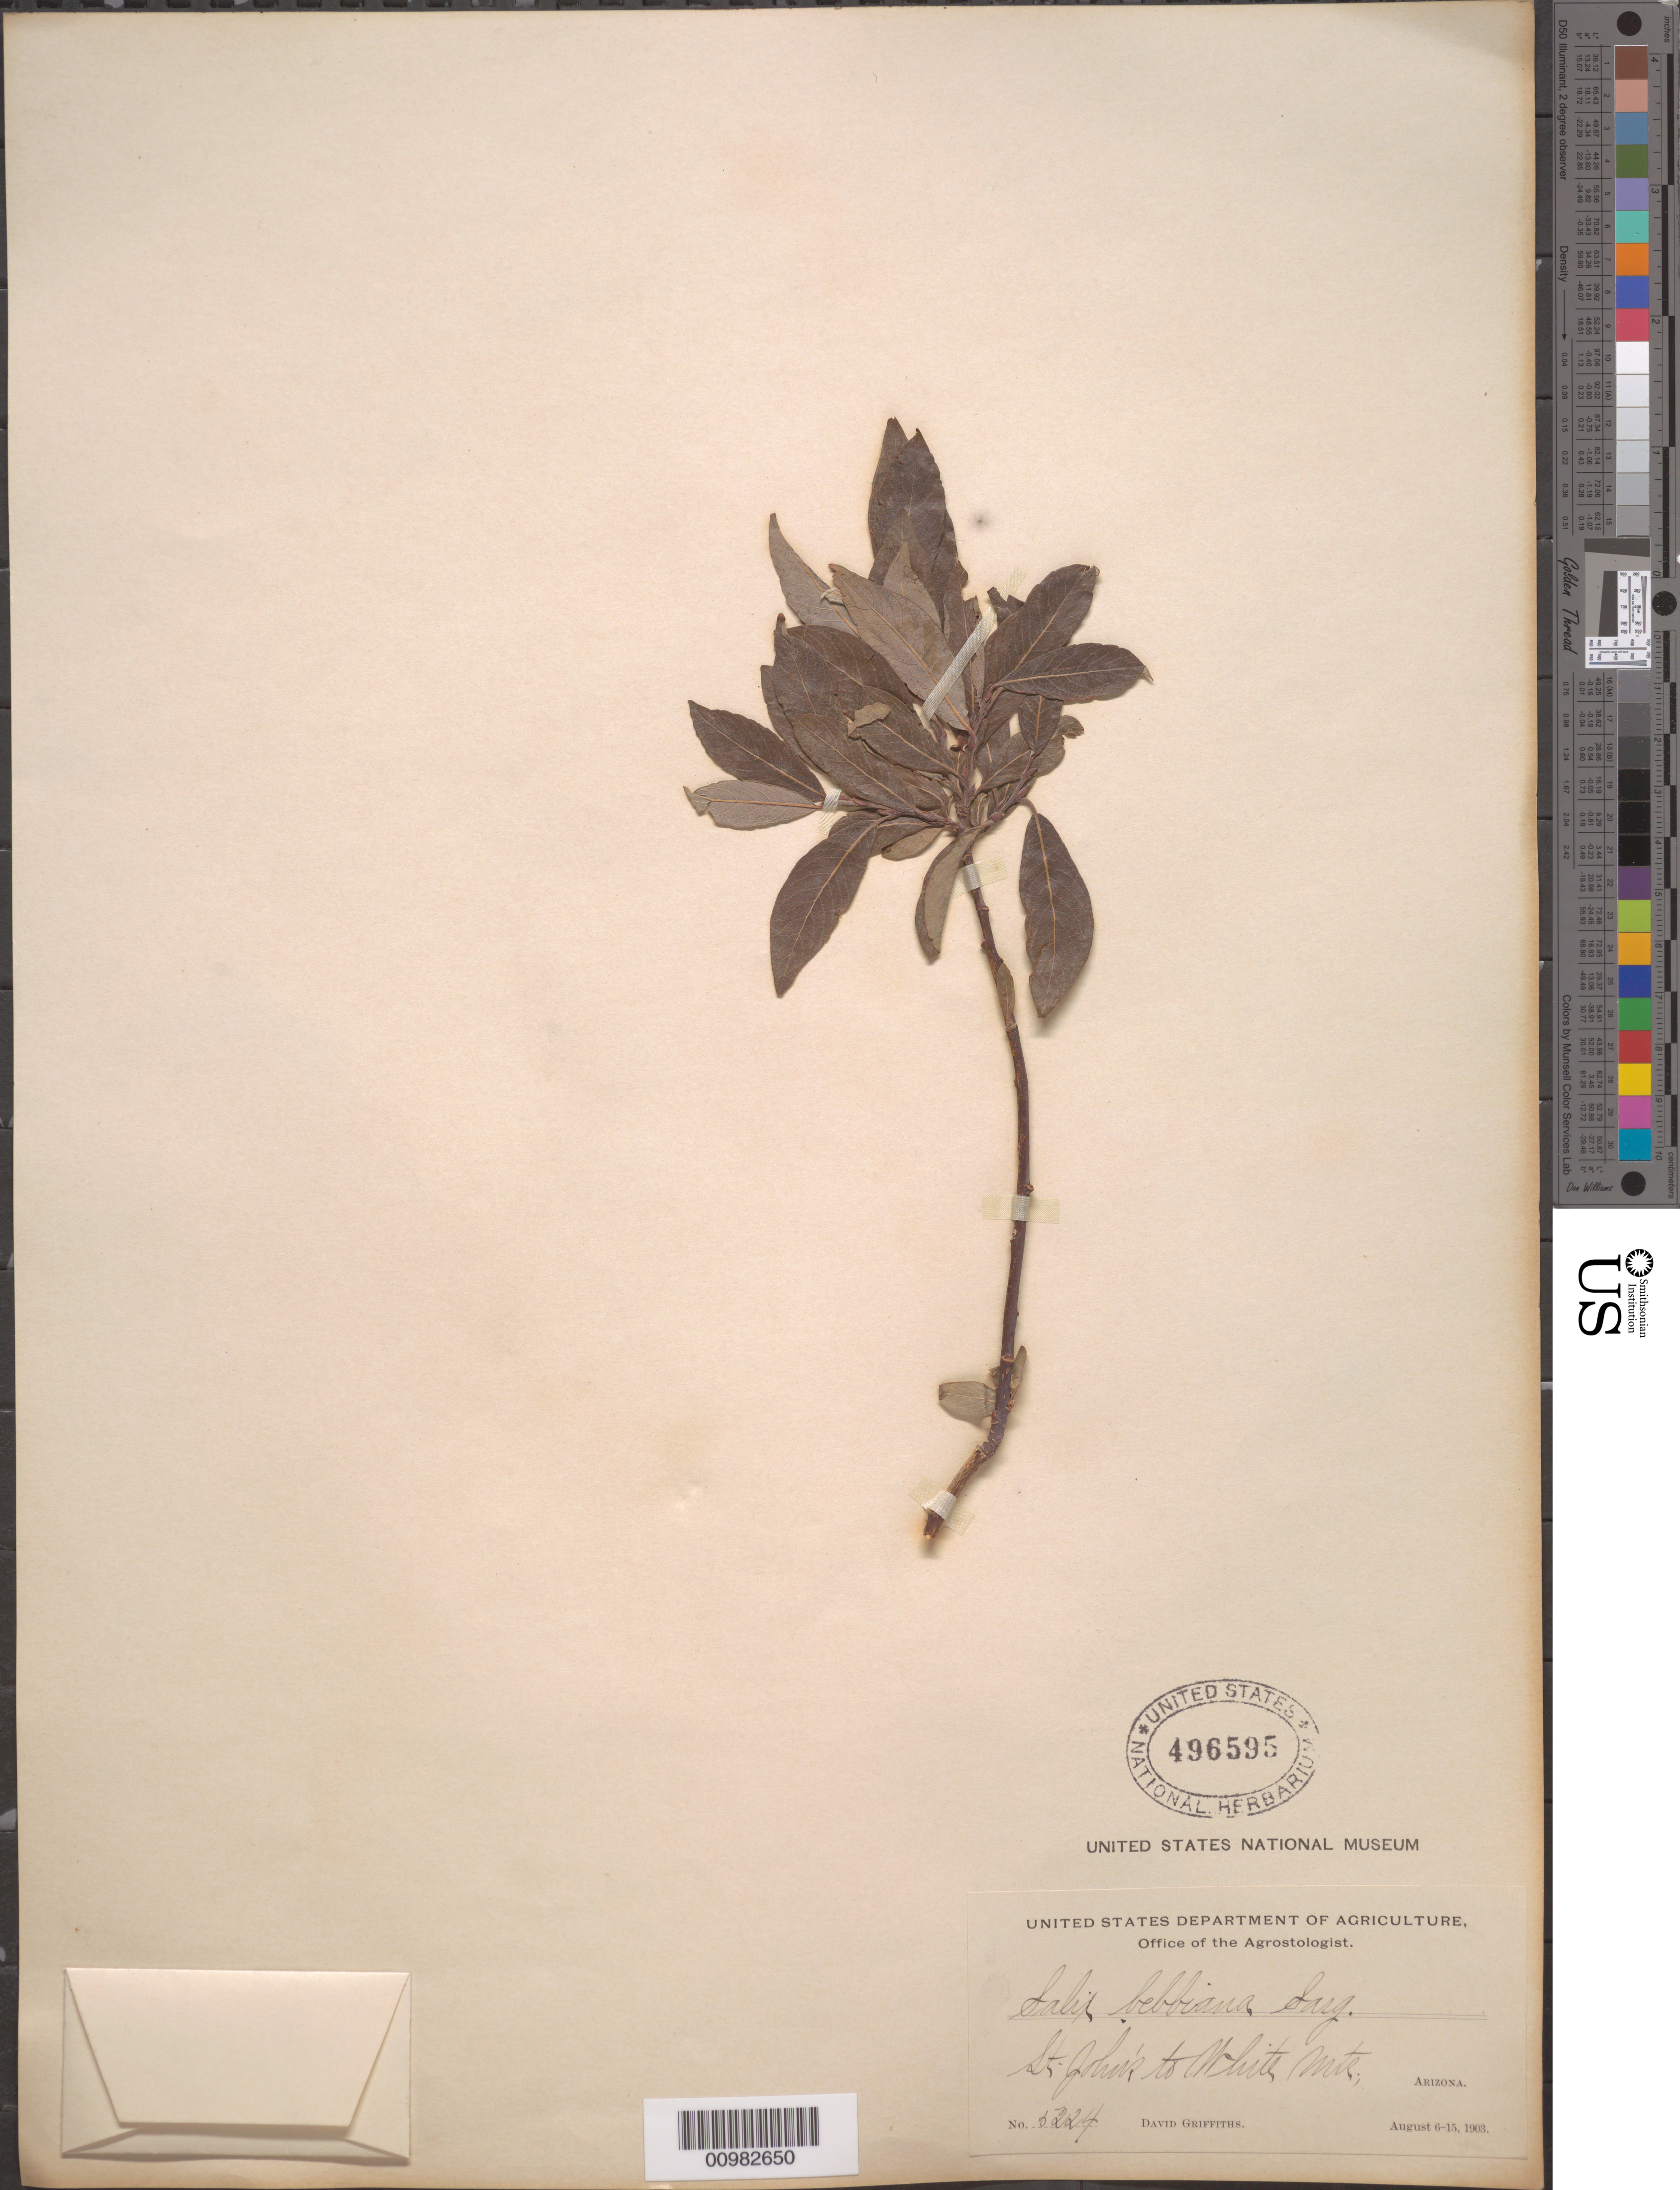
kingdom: Plantae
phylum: Tracheophyta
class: Magnoliopsida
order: Malpighiales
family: Salicaceae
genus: Salix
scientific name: Salix bebbiana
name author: Sarg.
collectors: D. Griffiths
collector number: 5224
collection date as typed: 06 Aug 1903 to 15 Aug 1903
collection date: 1903-08-06/1903-08-15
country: United States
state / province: Arizona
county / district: Apache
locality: St. John's to White Mountains.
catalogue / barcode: US 496595